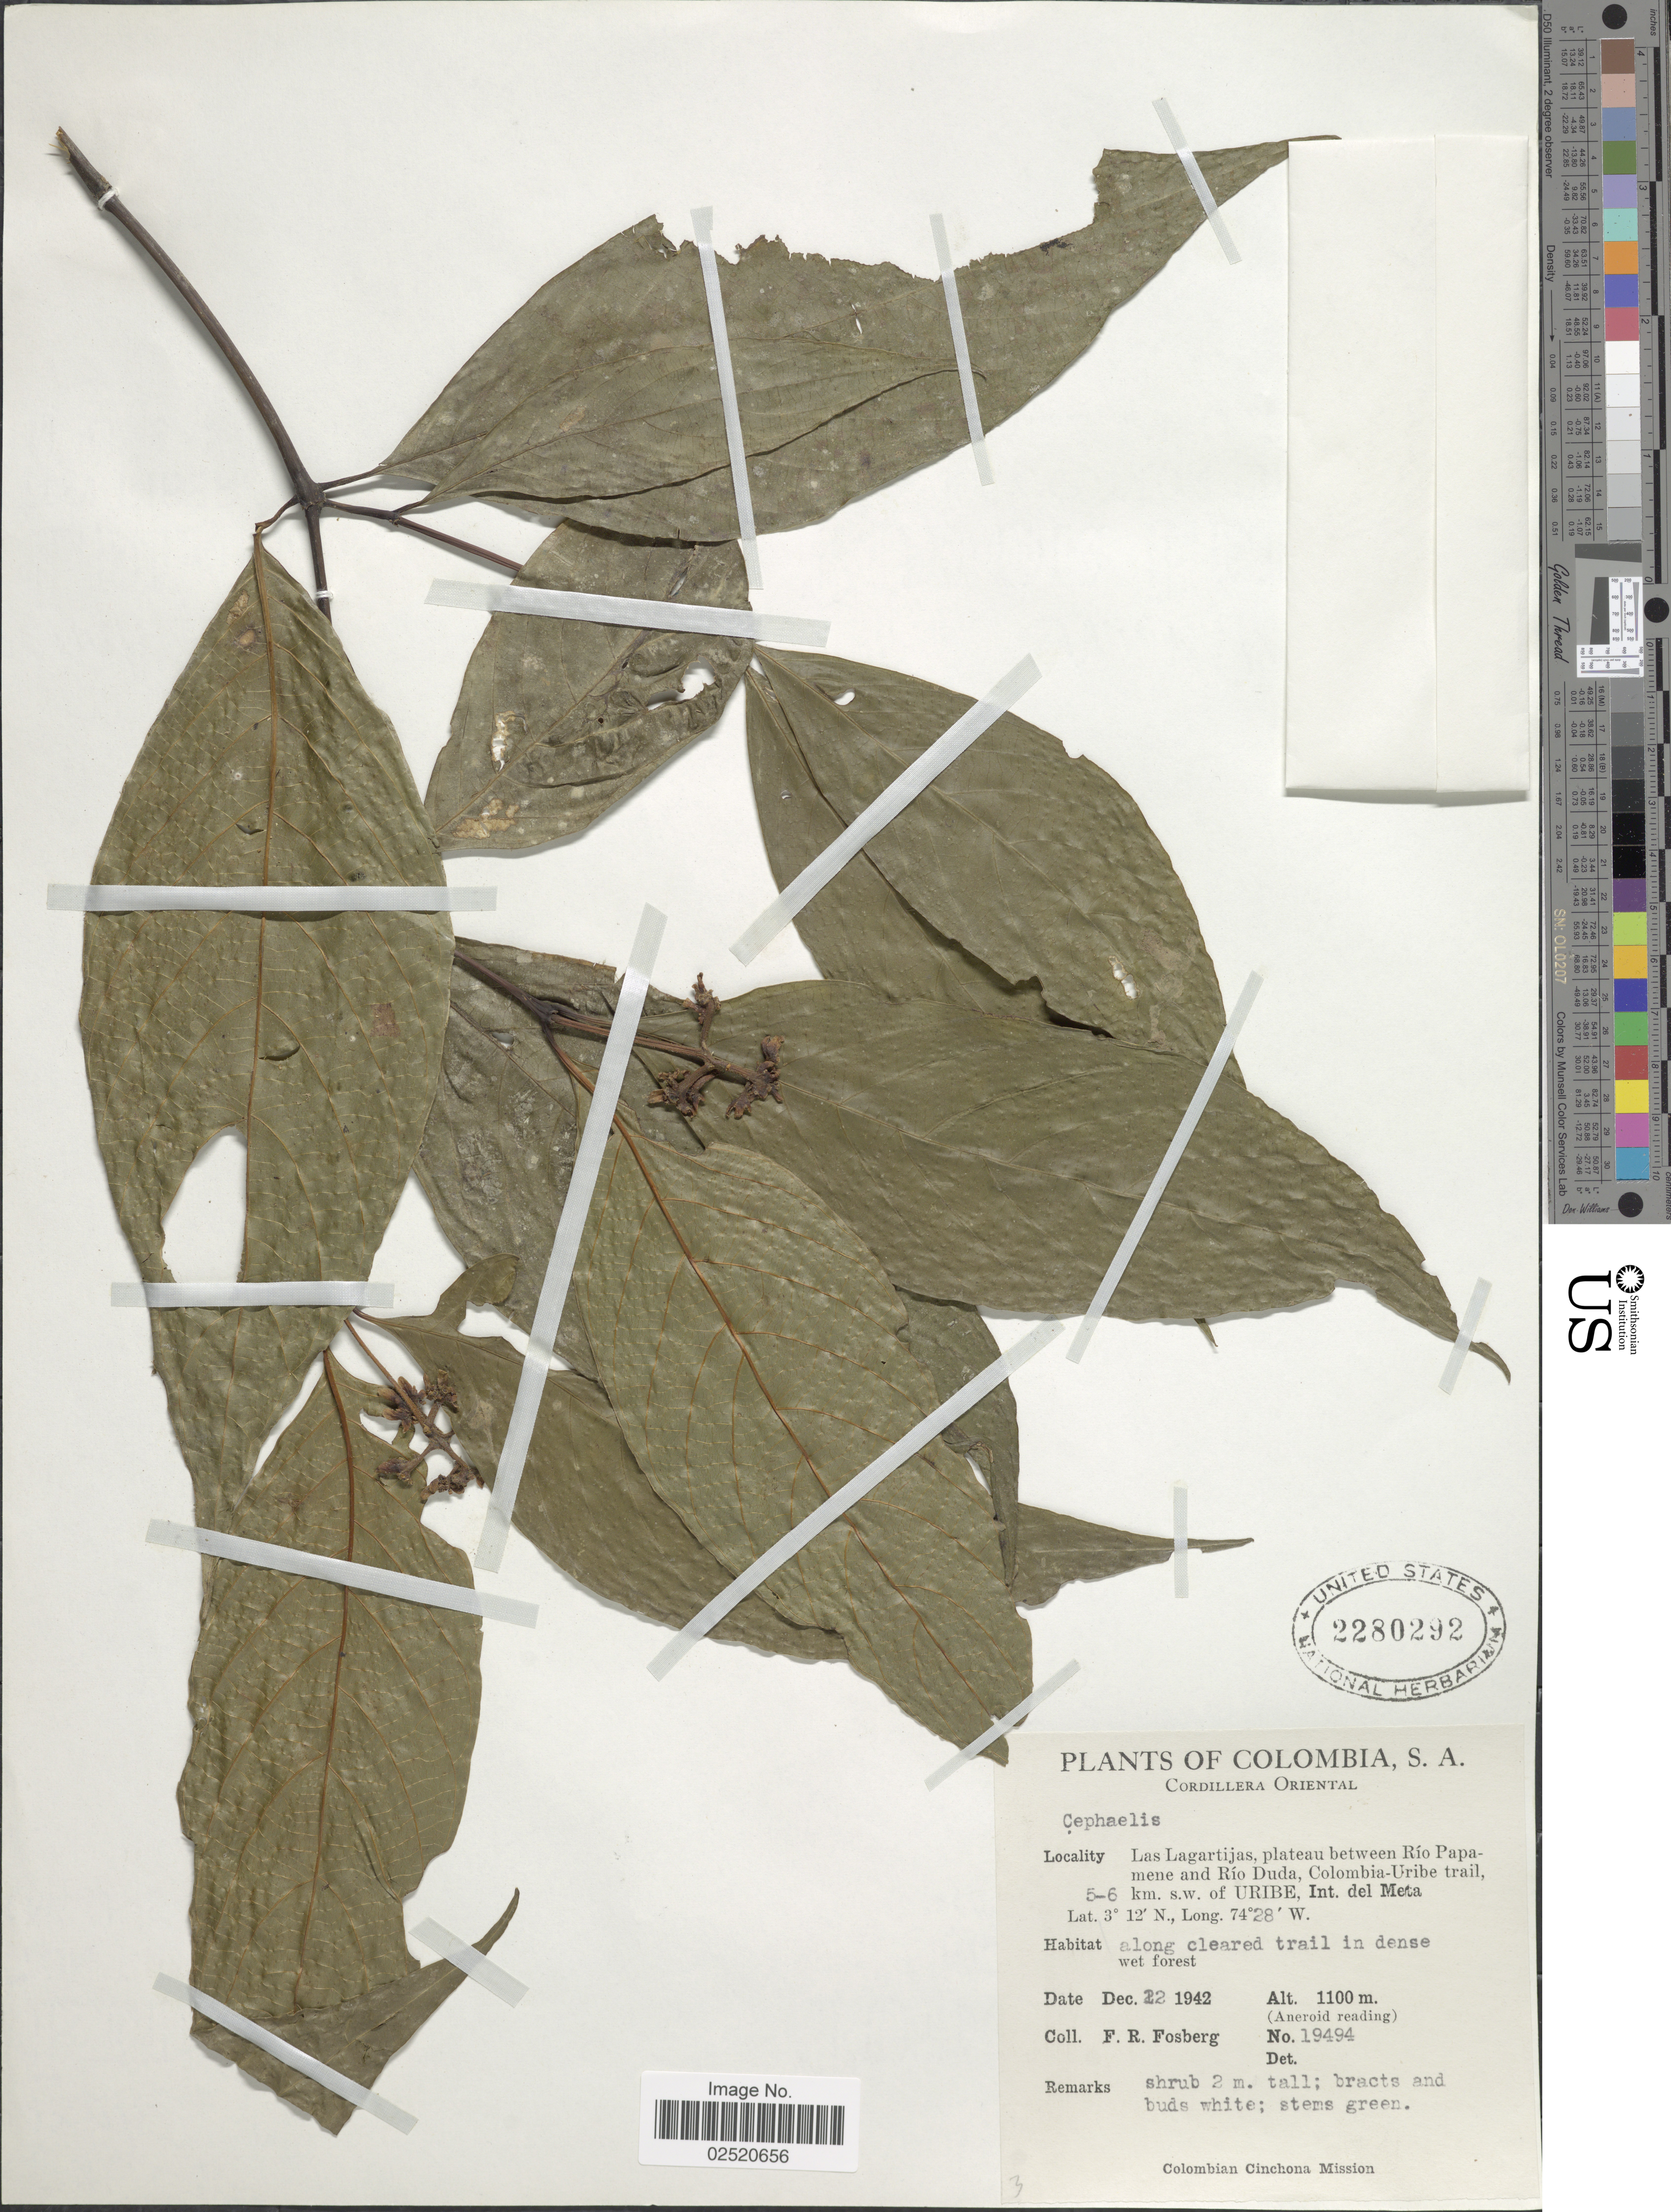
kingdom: Plantae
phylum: Tracheophyta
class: Magnoliopsida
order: Gentianales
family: Rubiaceae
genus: Psychotria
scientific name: Psychotria sp.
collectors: F. R. Fosberg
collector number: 19494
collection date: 1942-12-22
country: Colombia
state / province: Meta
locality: Cordillera Oriental. Las Lagartijas, plateau between Río Papamene and Río Duda, Colombia-Uribe trail, 5-6 km. s.w. of Uribe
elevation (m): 1100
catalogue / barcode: US 2280292